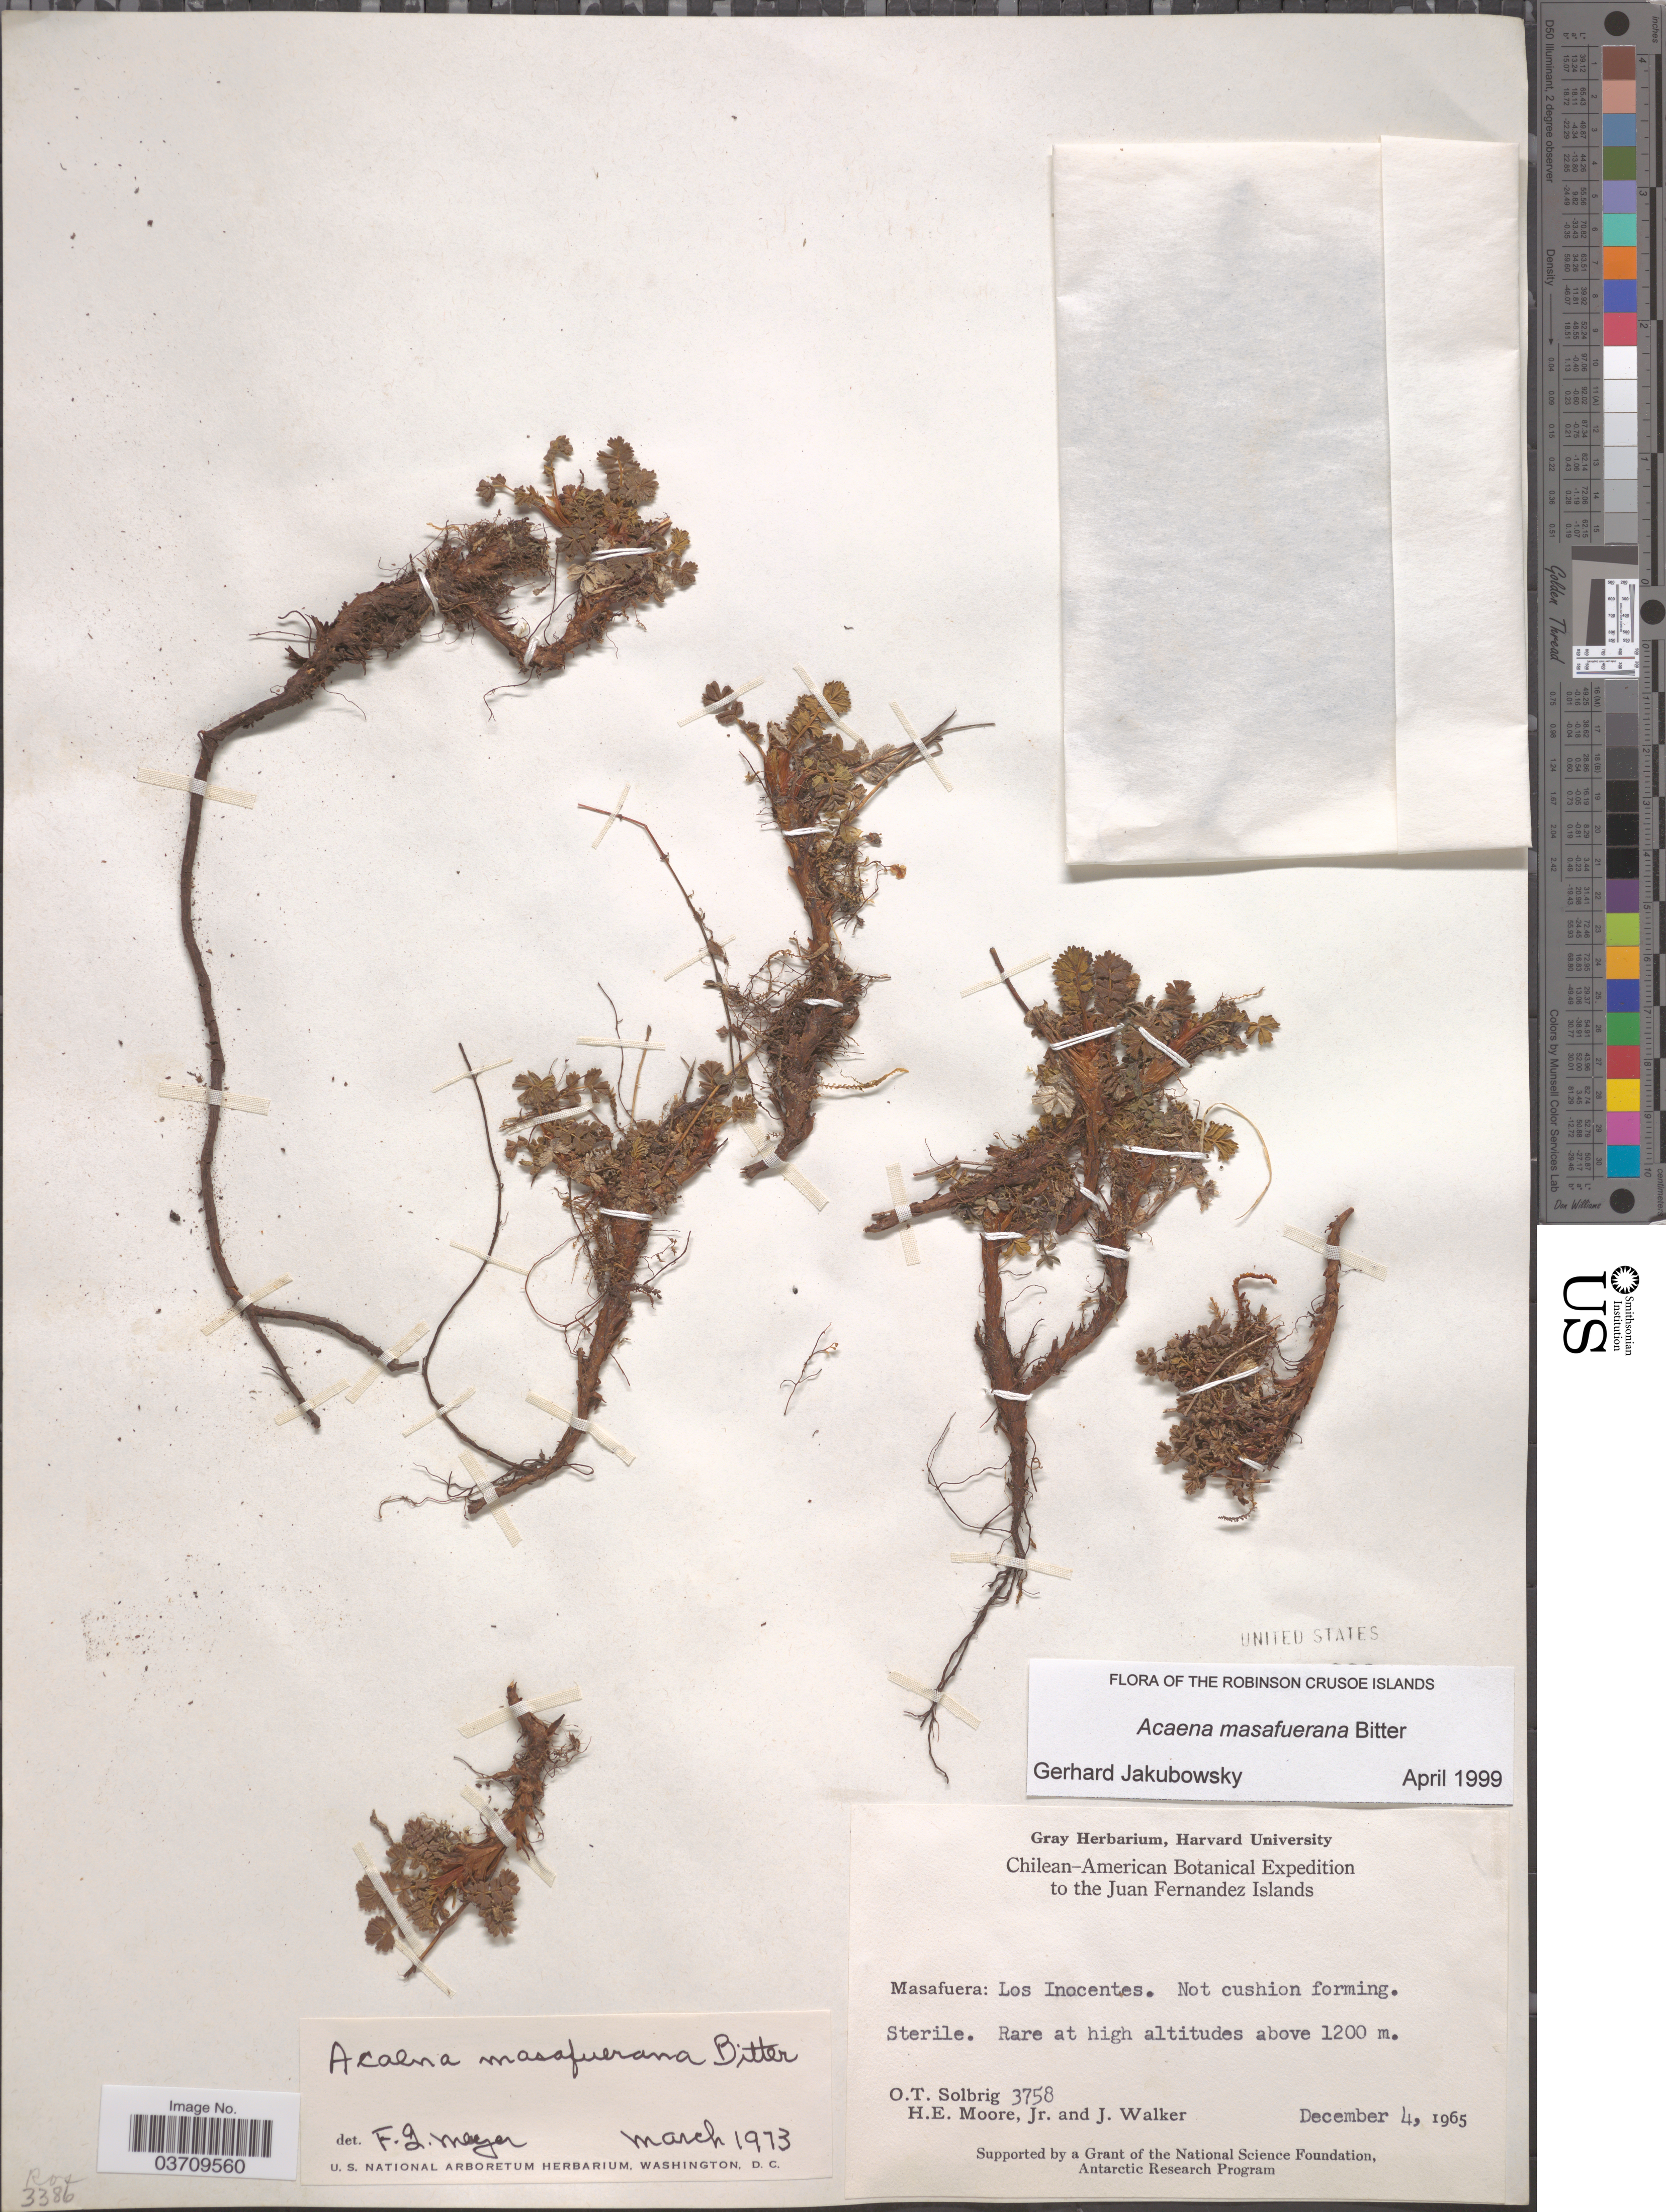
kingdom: Plantae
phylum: Tracheophyta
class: Magnoliopsida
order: Rosales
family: Rosaceae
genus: Acaena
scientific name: Acaena masafuerana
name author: Bitter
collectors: O. T. Solbrig, H. Moore & J. Walker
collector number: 3758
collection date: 1965-12-04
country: Chile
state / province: Valparaíso (V)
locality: Juan Fernandez Islands. Masafuera: Los Inocentes.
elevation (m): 1200